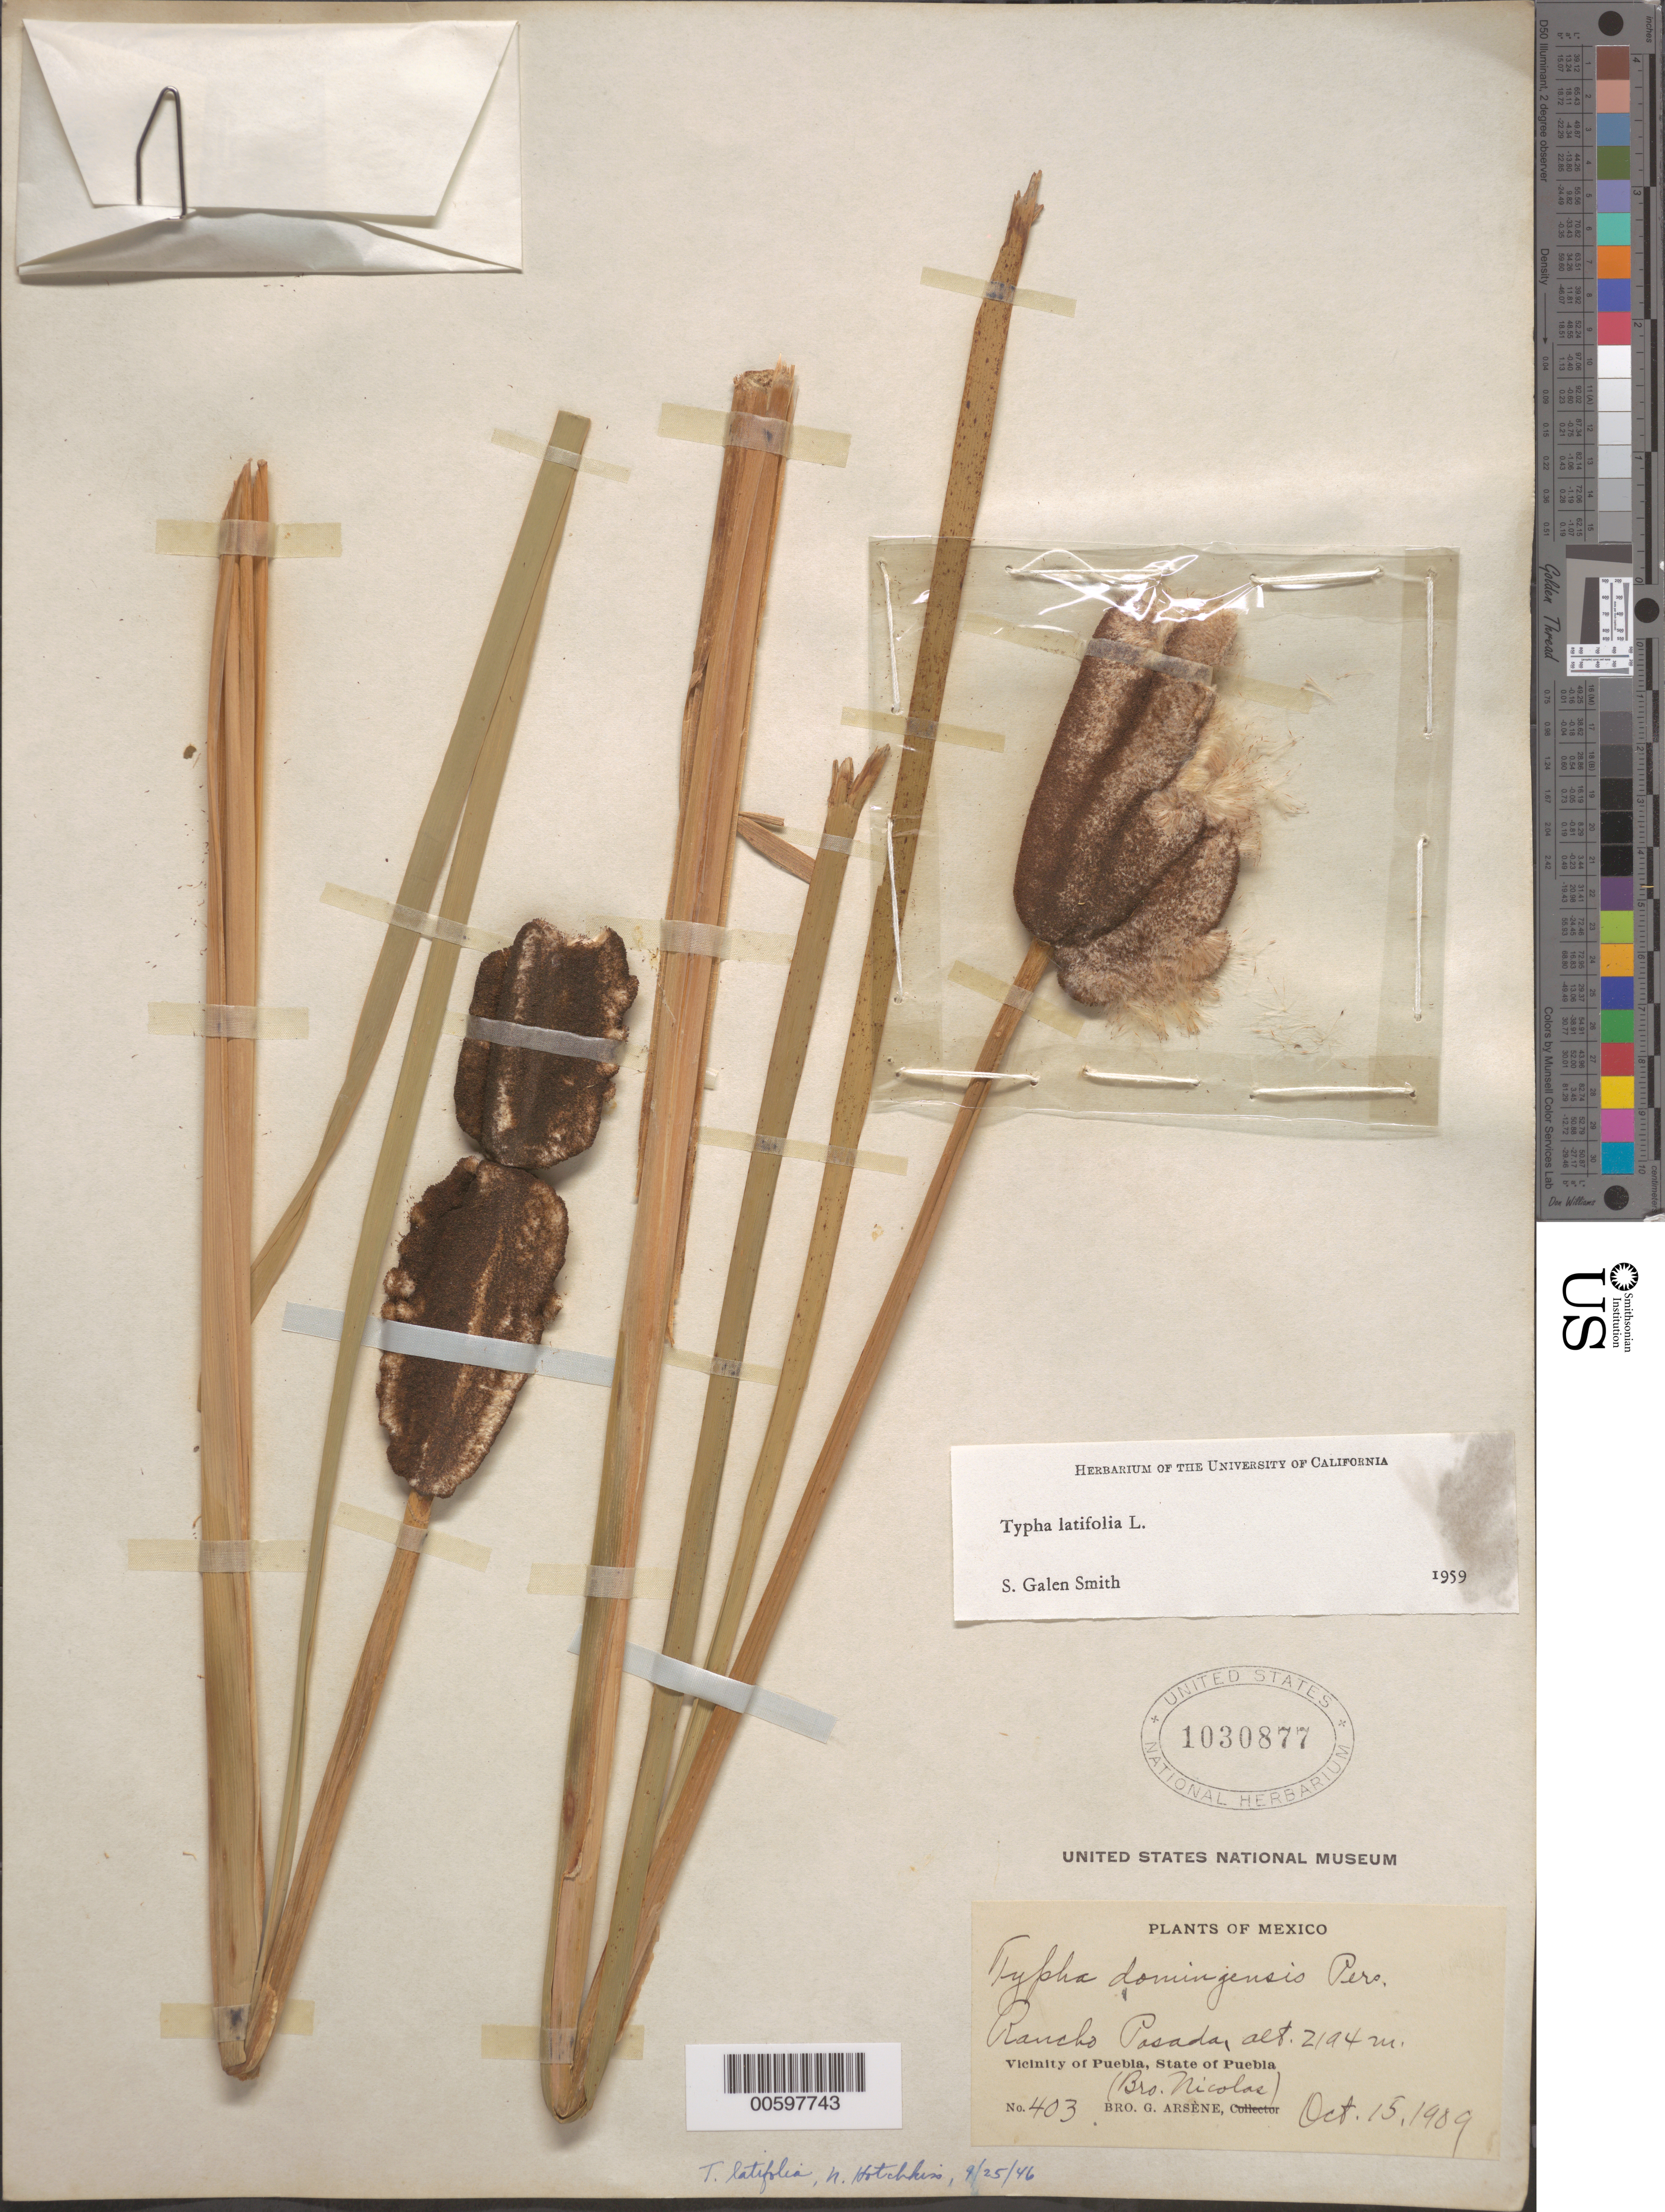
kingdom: Plantae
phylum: Tracheophyta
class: Liliopsida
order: Poales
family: Typhaceae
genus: Typha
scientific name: Typha latifolia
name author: L.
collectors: Bro. G. Arsène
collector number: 403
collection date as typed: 15 Oct 1909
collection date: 1909-10-15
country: Mexico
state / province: Puebla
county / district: Puebla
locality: Rancho Pasada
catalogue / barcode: US 1030877